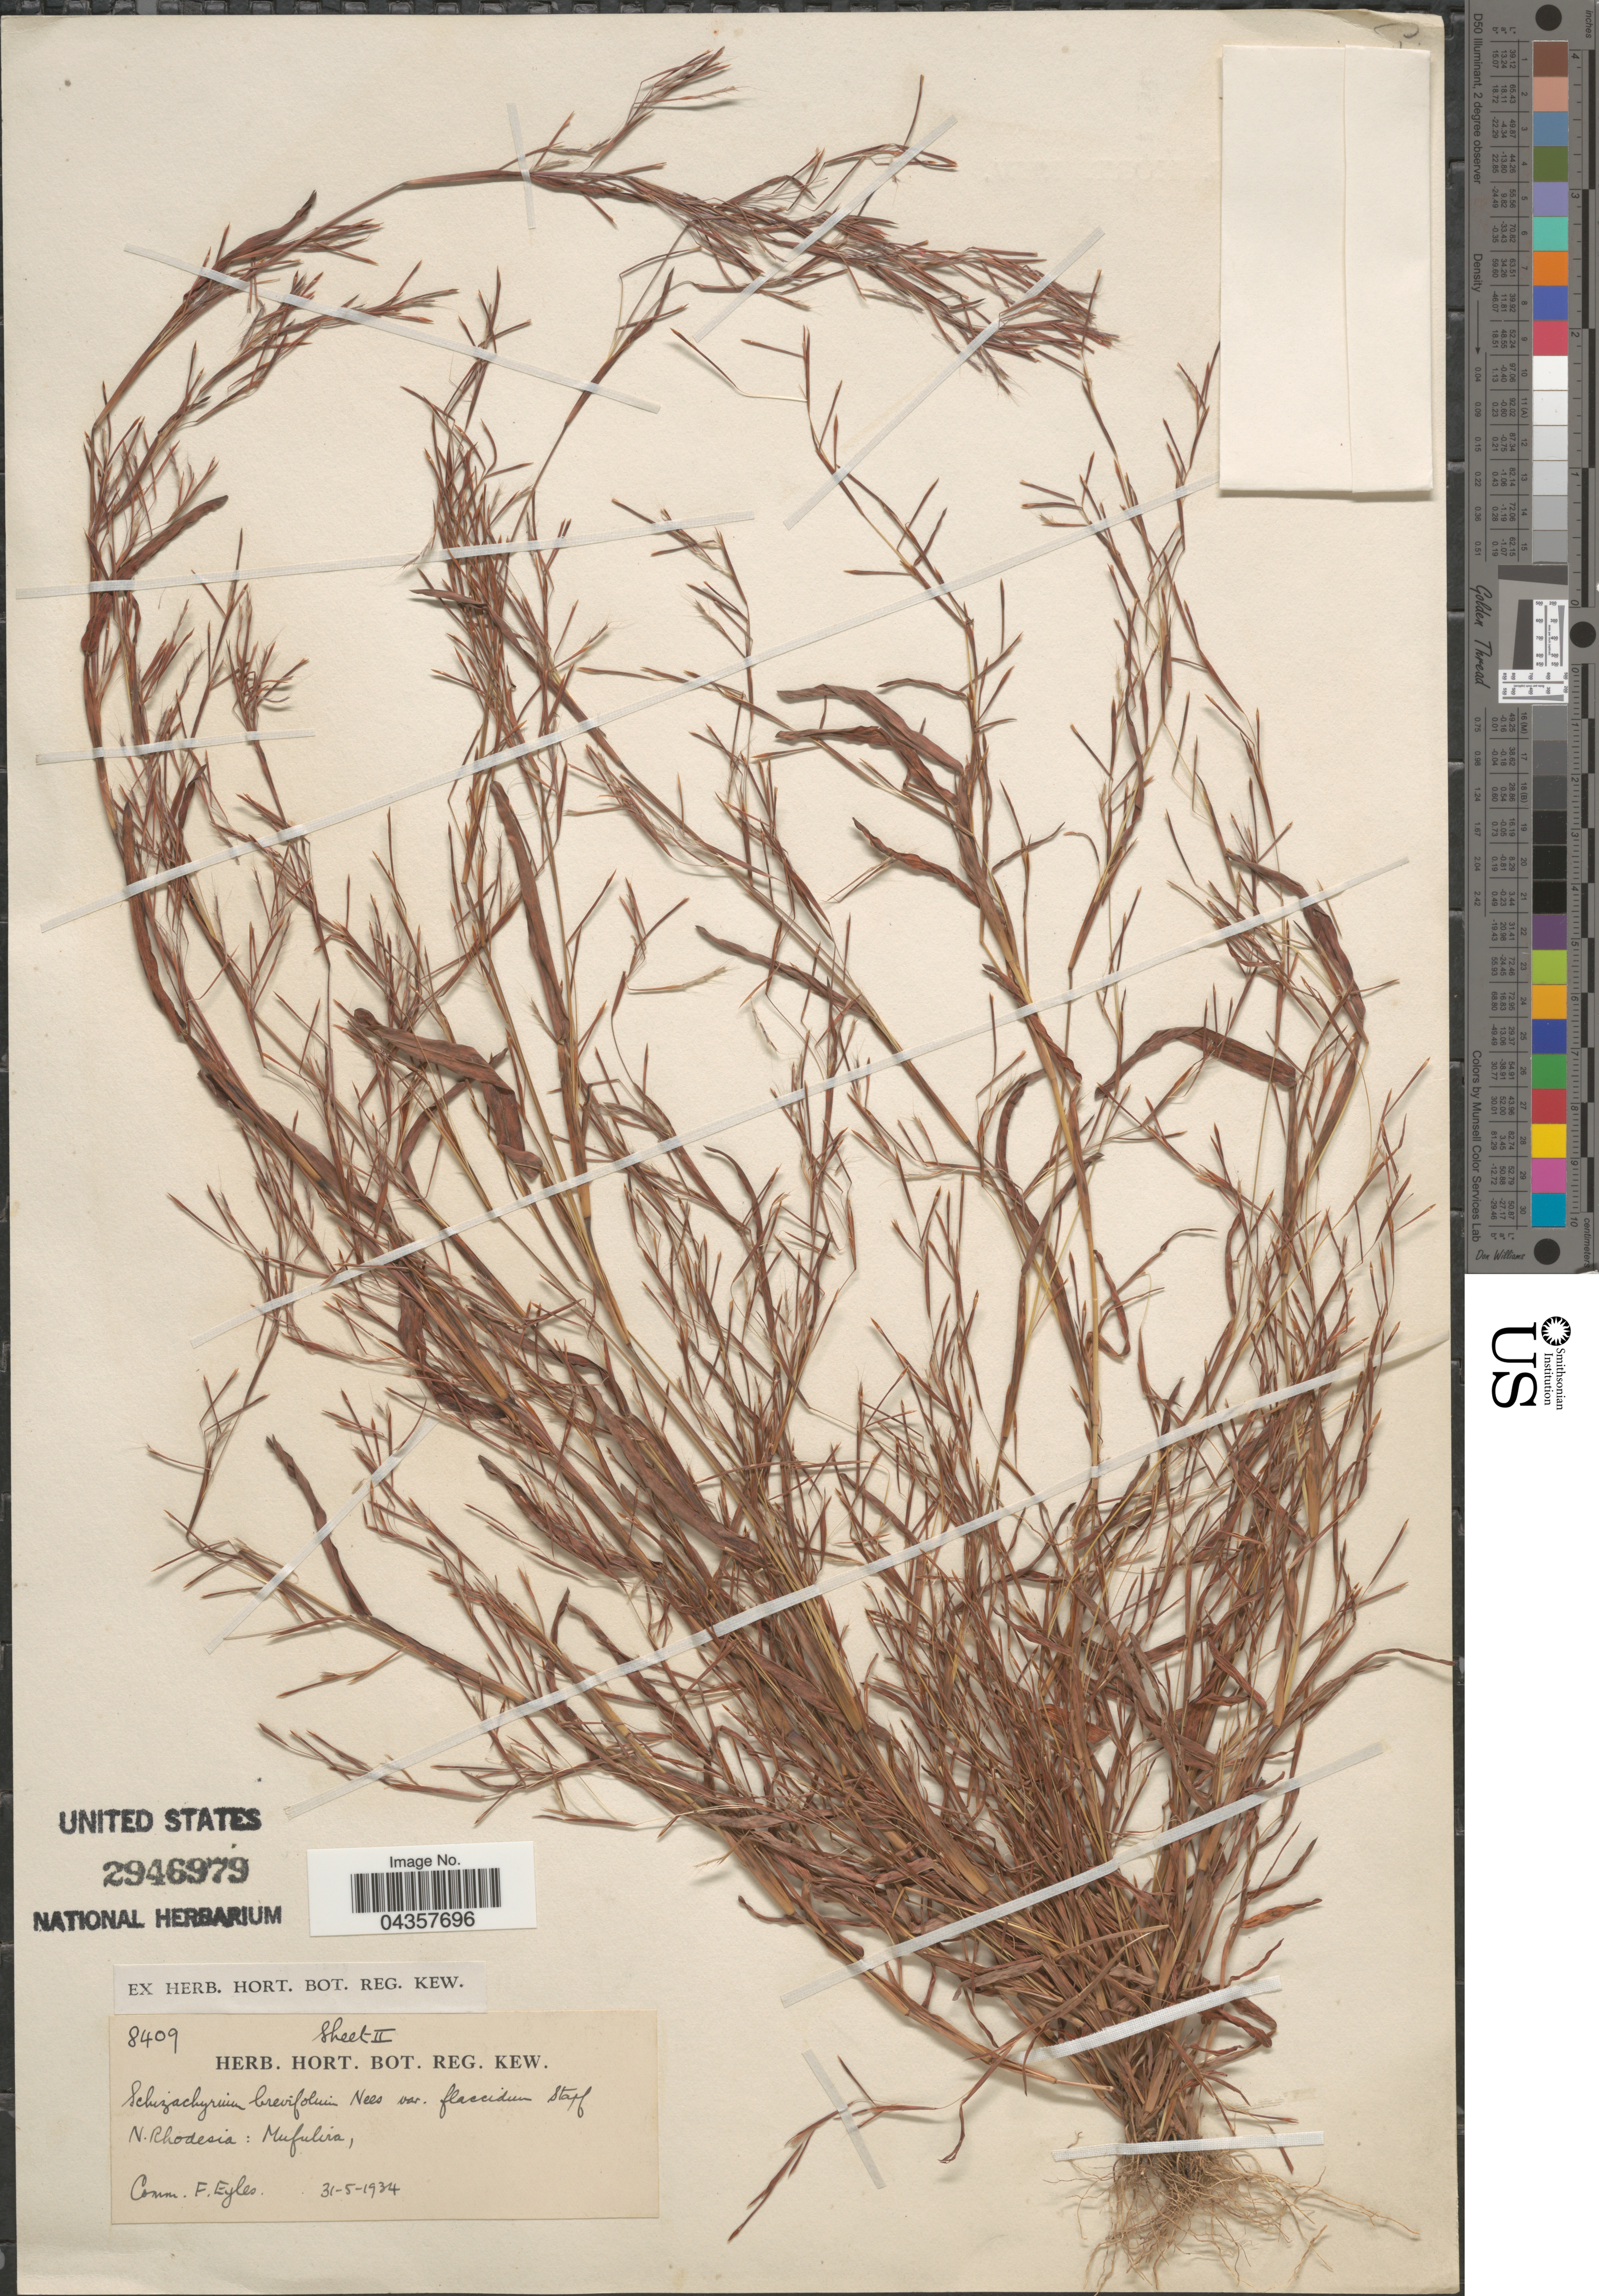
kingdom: Plantae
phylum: Tracheophyta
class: Liliopsida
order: Poales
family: Poaceae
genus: Schizachyrium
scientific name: Schizachyrium brevifolium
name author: (Sw.) Nees ex Büse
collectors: F. Eyles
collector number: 8409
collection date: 1934-05-31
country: Zambia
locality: N. Rhodesia: Mufulira.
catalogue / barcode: US 2946979